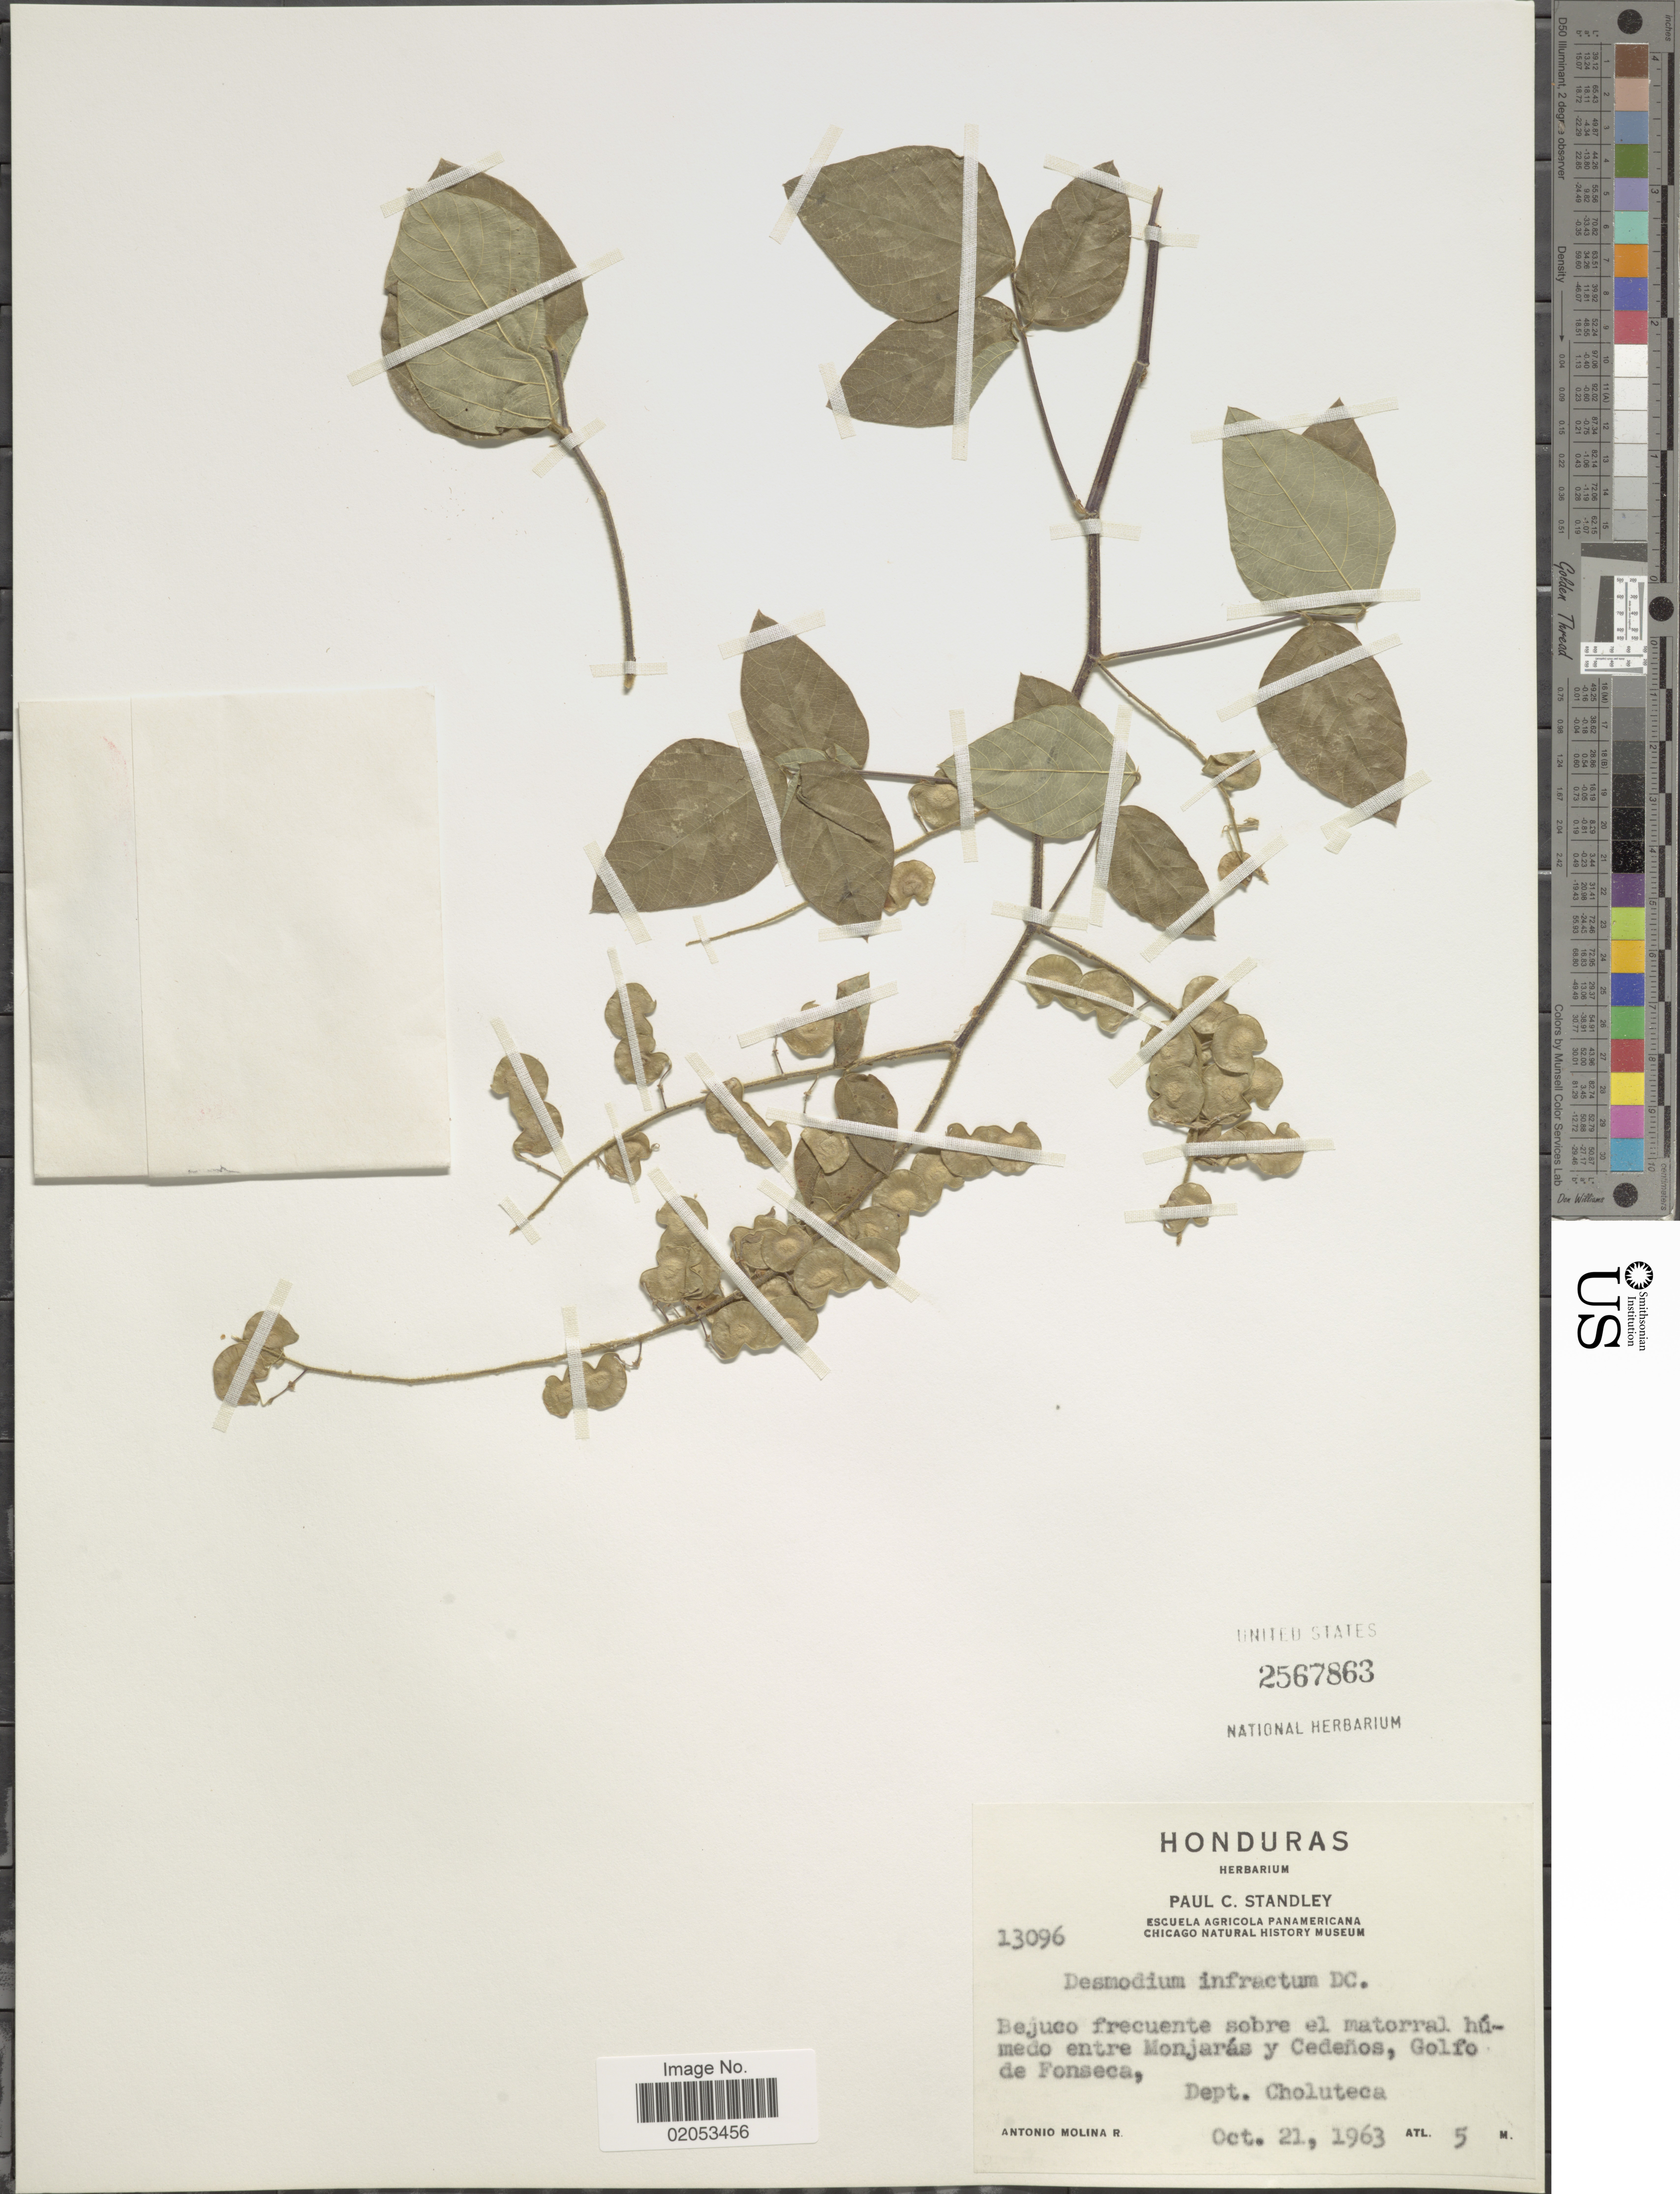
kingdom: Plantae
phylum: Tracheophyta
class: Magnoliopsida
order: Fabales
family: Fabaceae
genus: Desmodium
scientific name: Desmodium infractum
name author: DC.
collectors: A. Molina R.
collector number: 13096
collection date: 1963-10-21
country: Honduras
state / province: Choluteca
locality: Bejuco frecuente sobre el matorral húmedo entre Monjarás y Cedeños, Golfo de Fonseca, Dept Choluteca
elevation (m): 5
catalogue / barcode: US 2567863